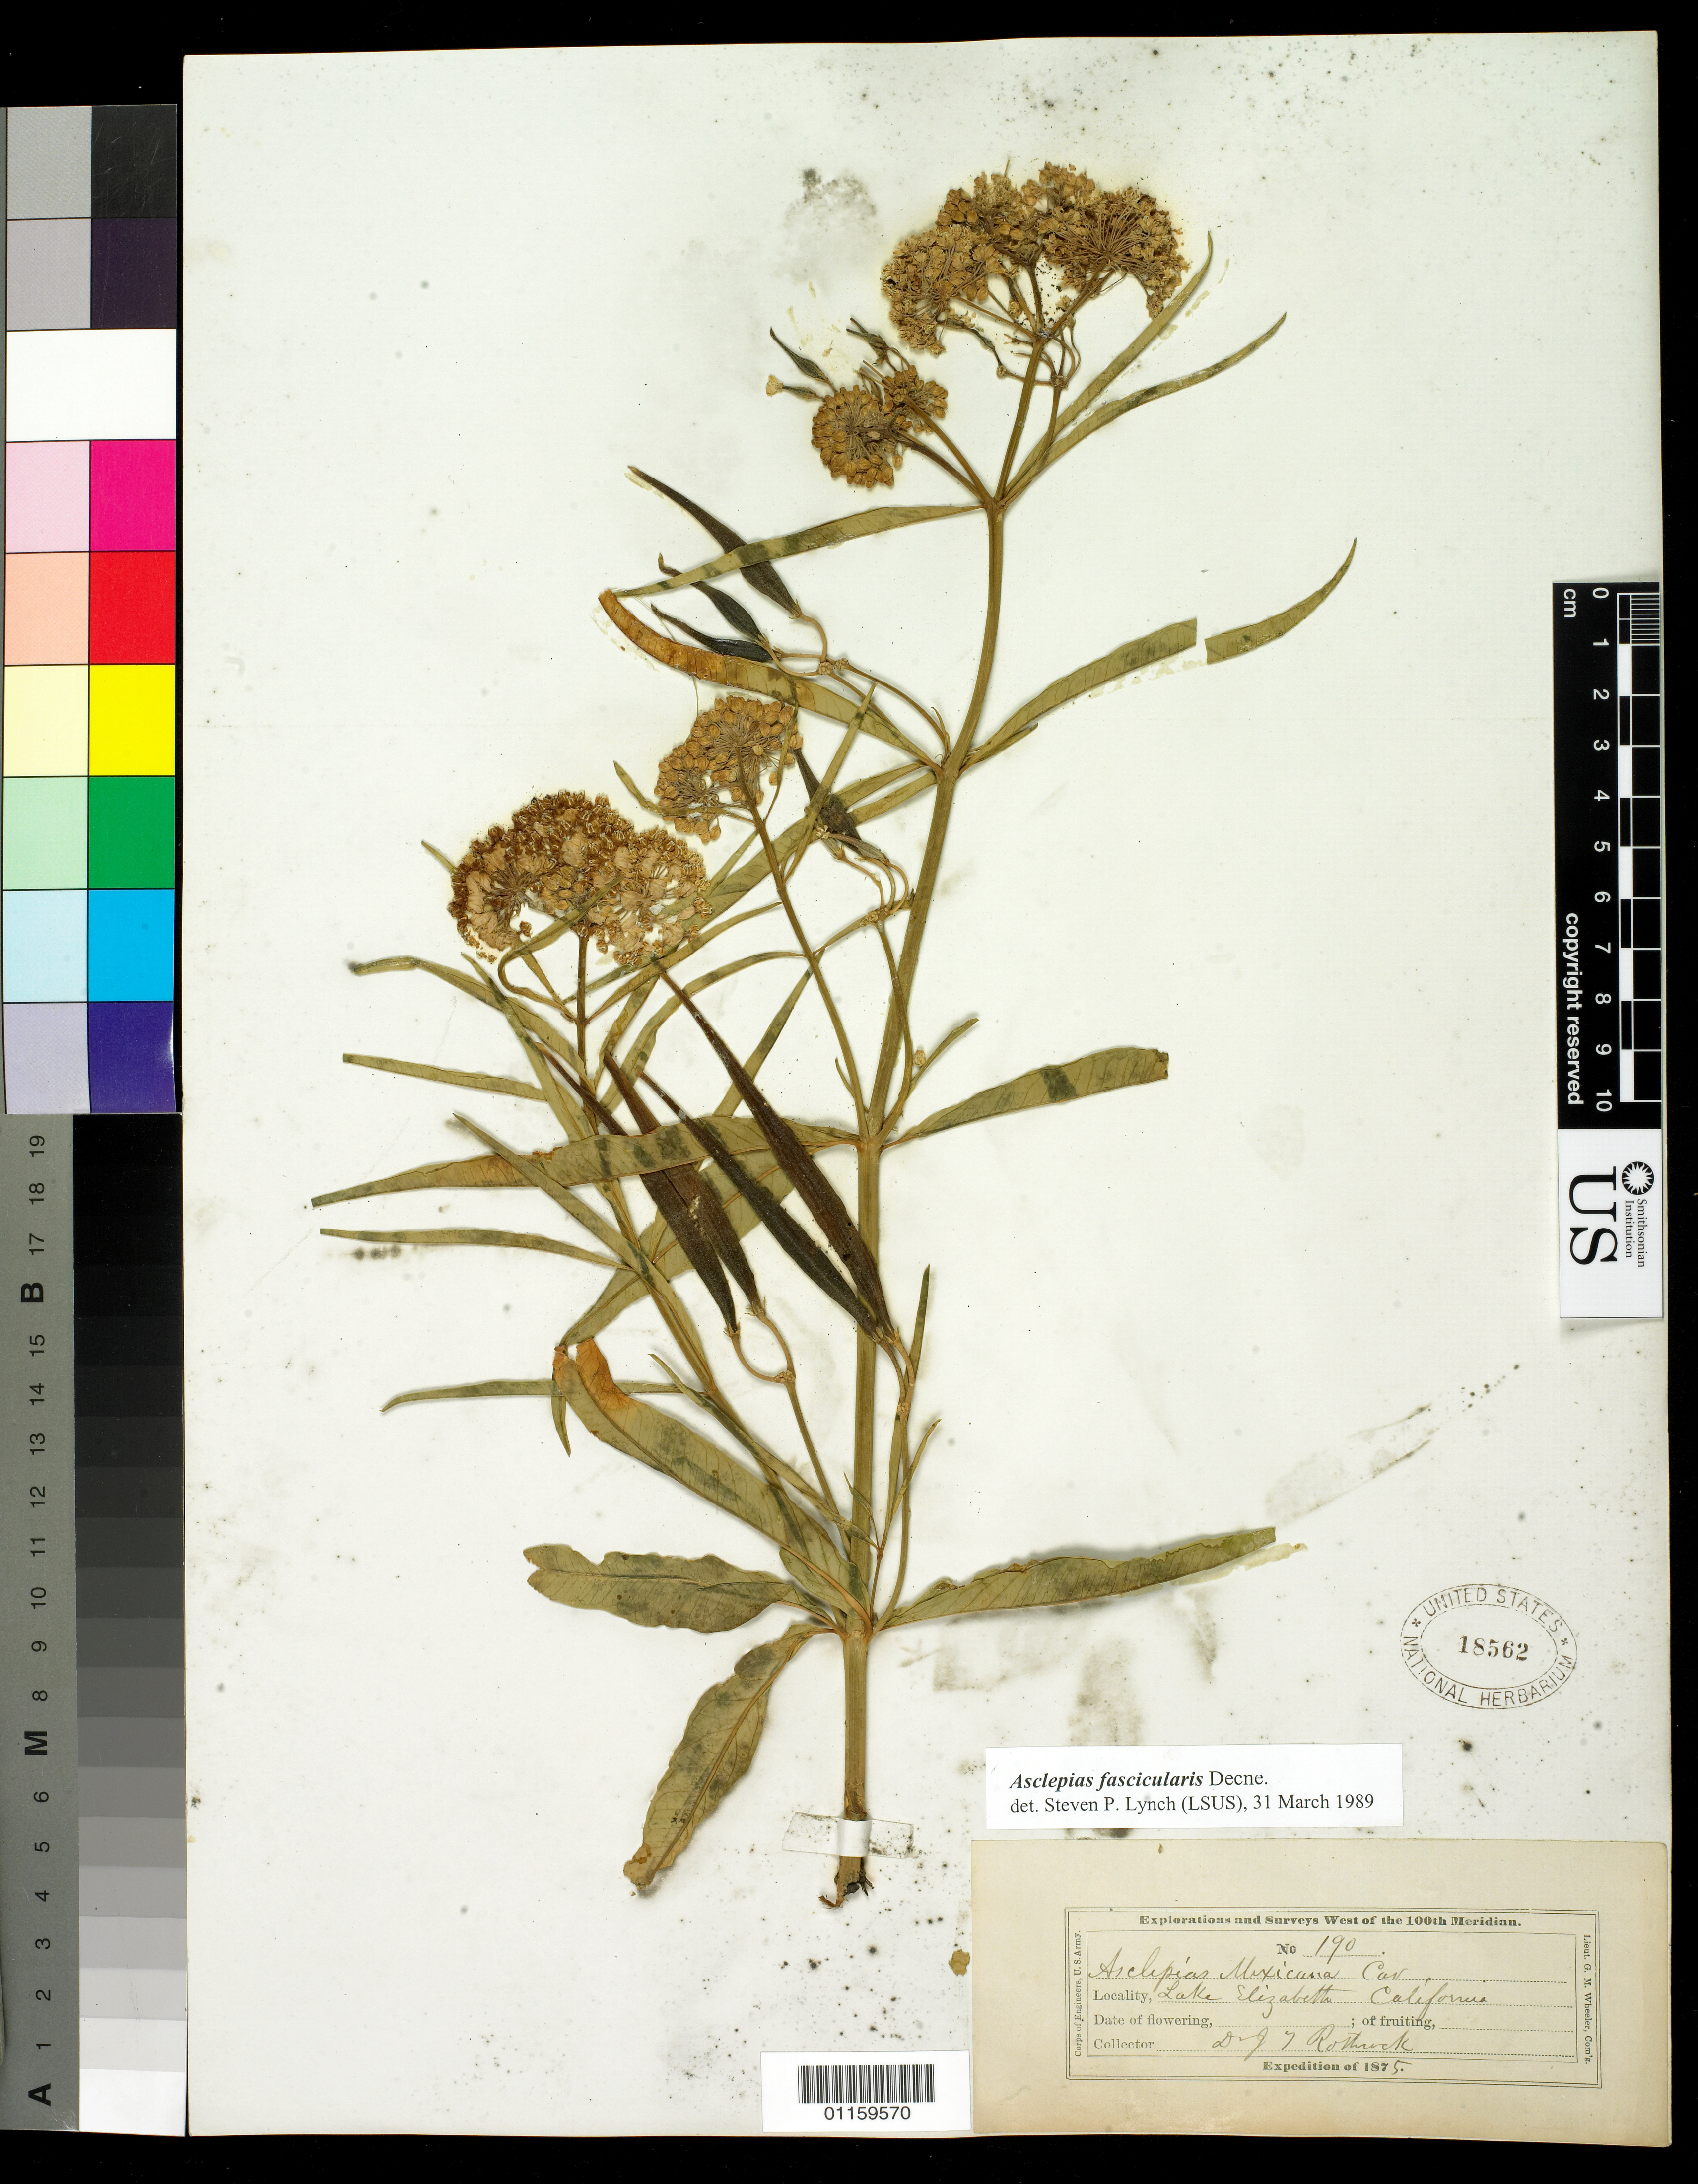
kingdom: Plantae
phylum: Tracheophyta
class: Magnoliopsida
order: Gentianales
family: Apocynaceae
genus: Asclepias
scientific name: Asclepias fascicularis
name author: Decne.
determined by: Lynch, S.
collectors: J. T. Rothrock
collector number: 190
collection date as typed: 1875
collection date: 1875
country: United States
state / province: California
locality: Lake Elizabeth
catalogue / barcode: US 18562